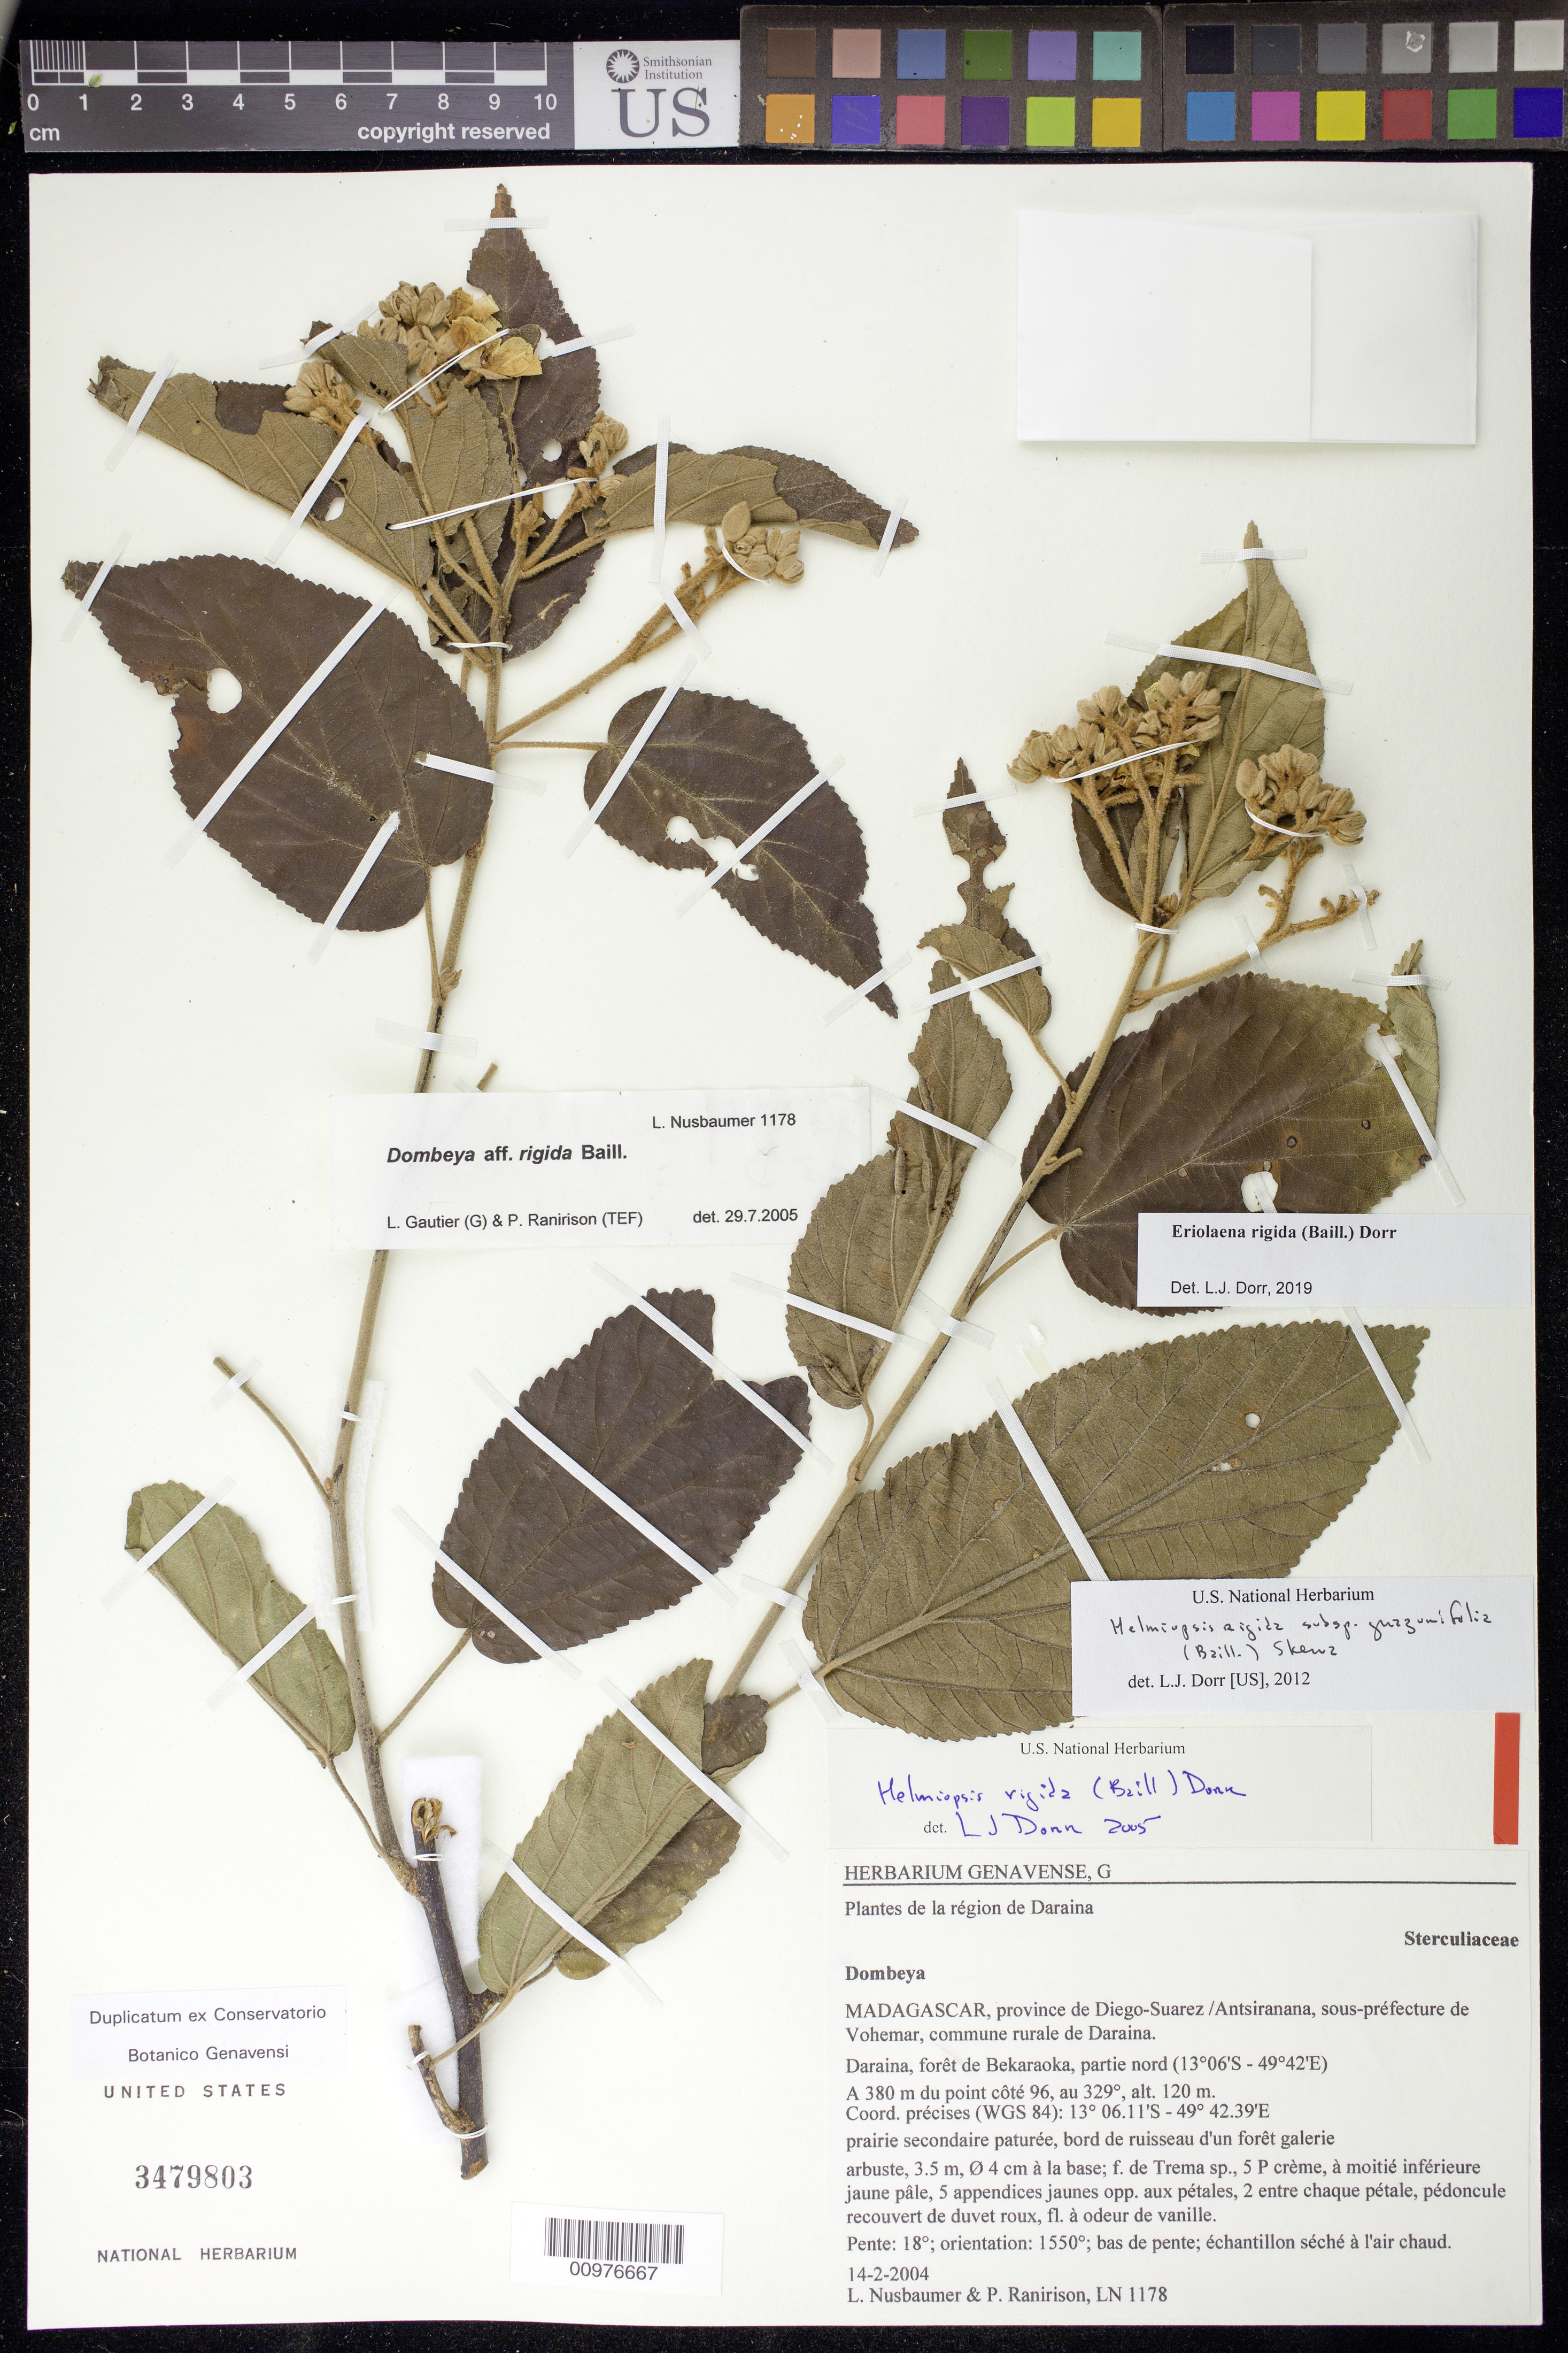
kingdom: Plantae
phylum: Tracheophyta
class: Magnoliopsida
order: Malvales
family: Malvaceae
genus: Eriolaena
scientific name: Eriolaena rigida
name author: (Baill.) Dorr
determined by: Dorr, L. J., (BOT), Smithsonian Institution - National Museum of Natural History (UNITED STATES)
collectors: L. Nusbaumer et al.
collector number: LN 1178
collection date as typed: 14-2-2004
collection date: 2004-02-14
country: Madagascar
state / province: Sava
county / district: Vohémar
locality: sous-prefecture de Vohemar, commune rurale de Daraina. foret de Bekaraoka, partie nord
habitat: prairie secondaire paturee, bord de ruisseau d'un foret galerie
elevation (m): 120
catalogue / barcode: US 3479803